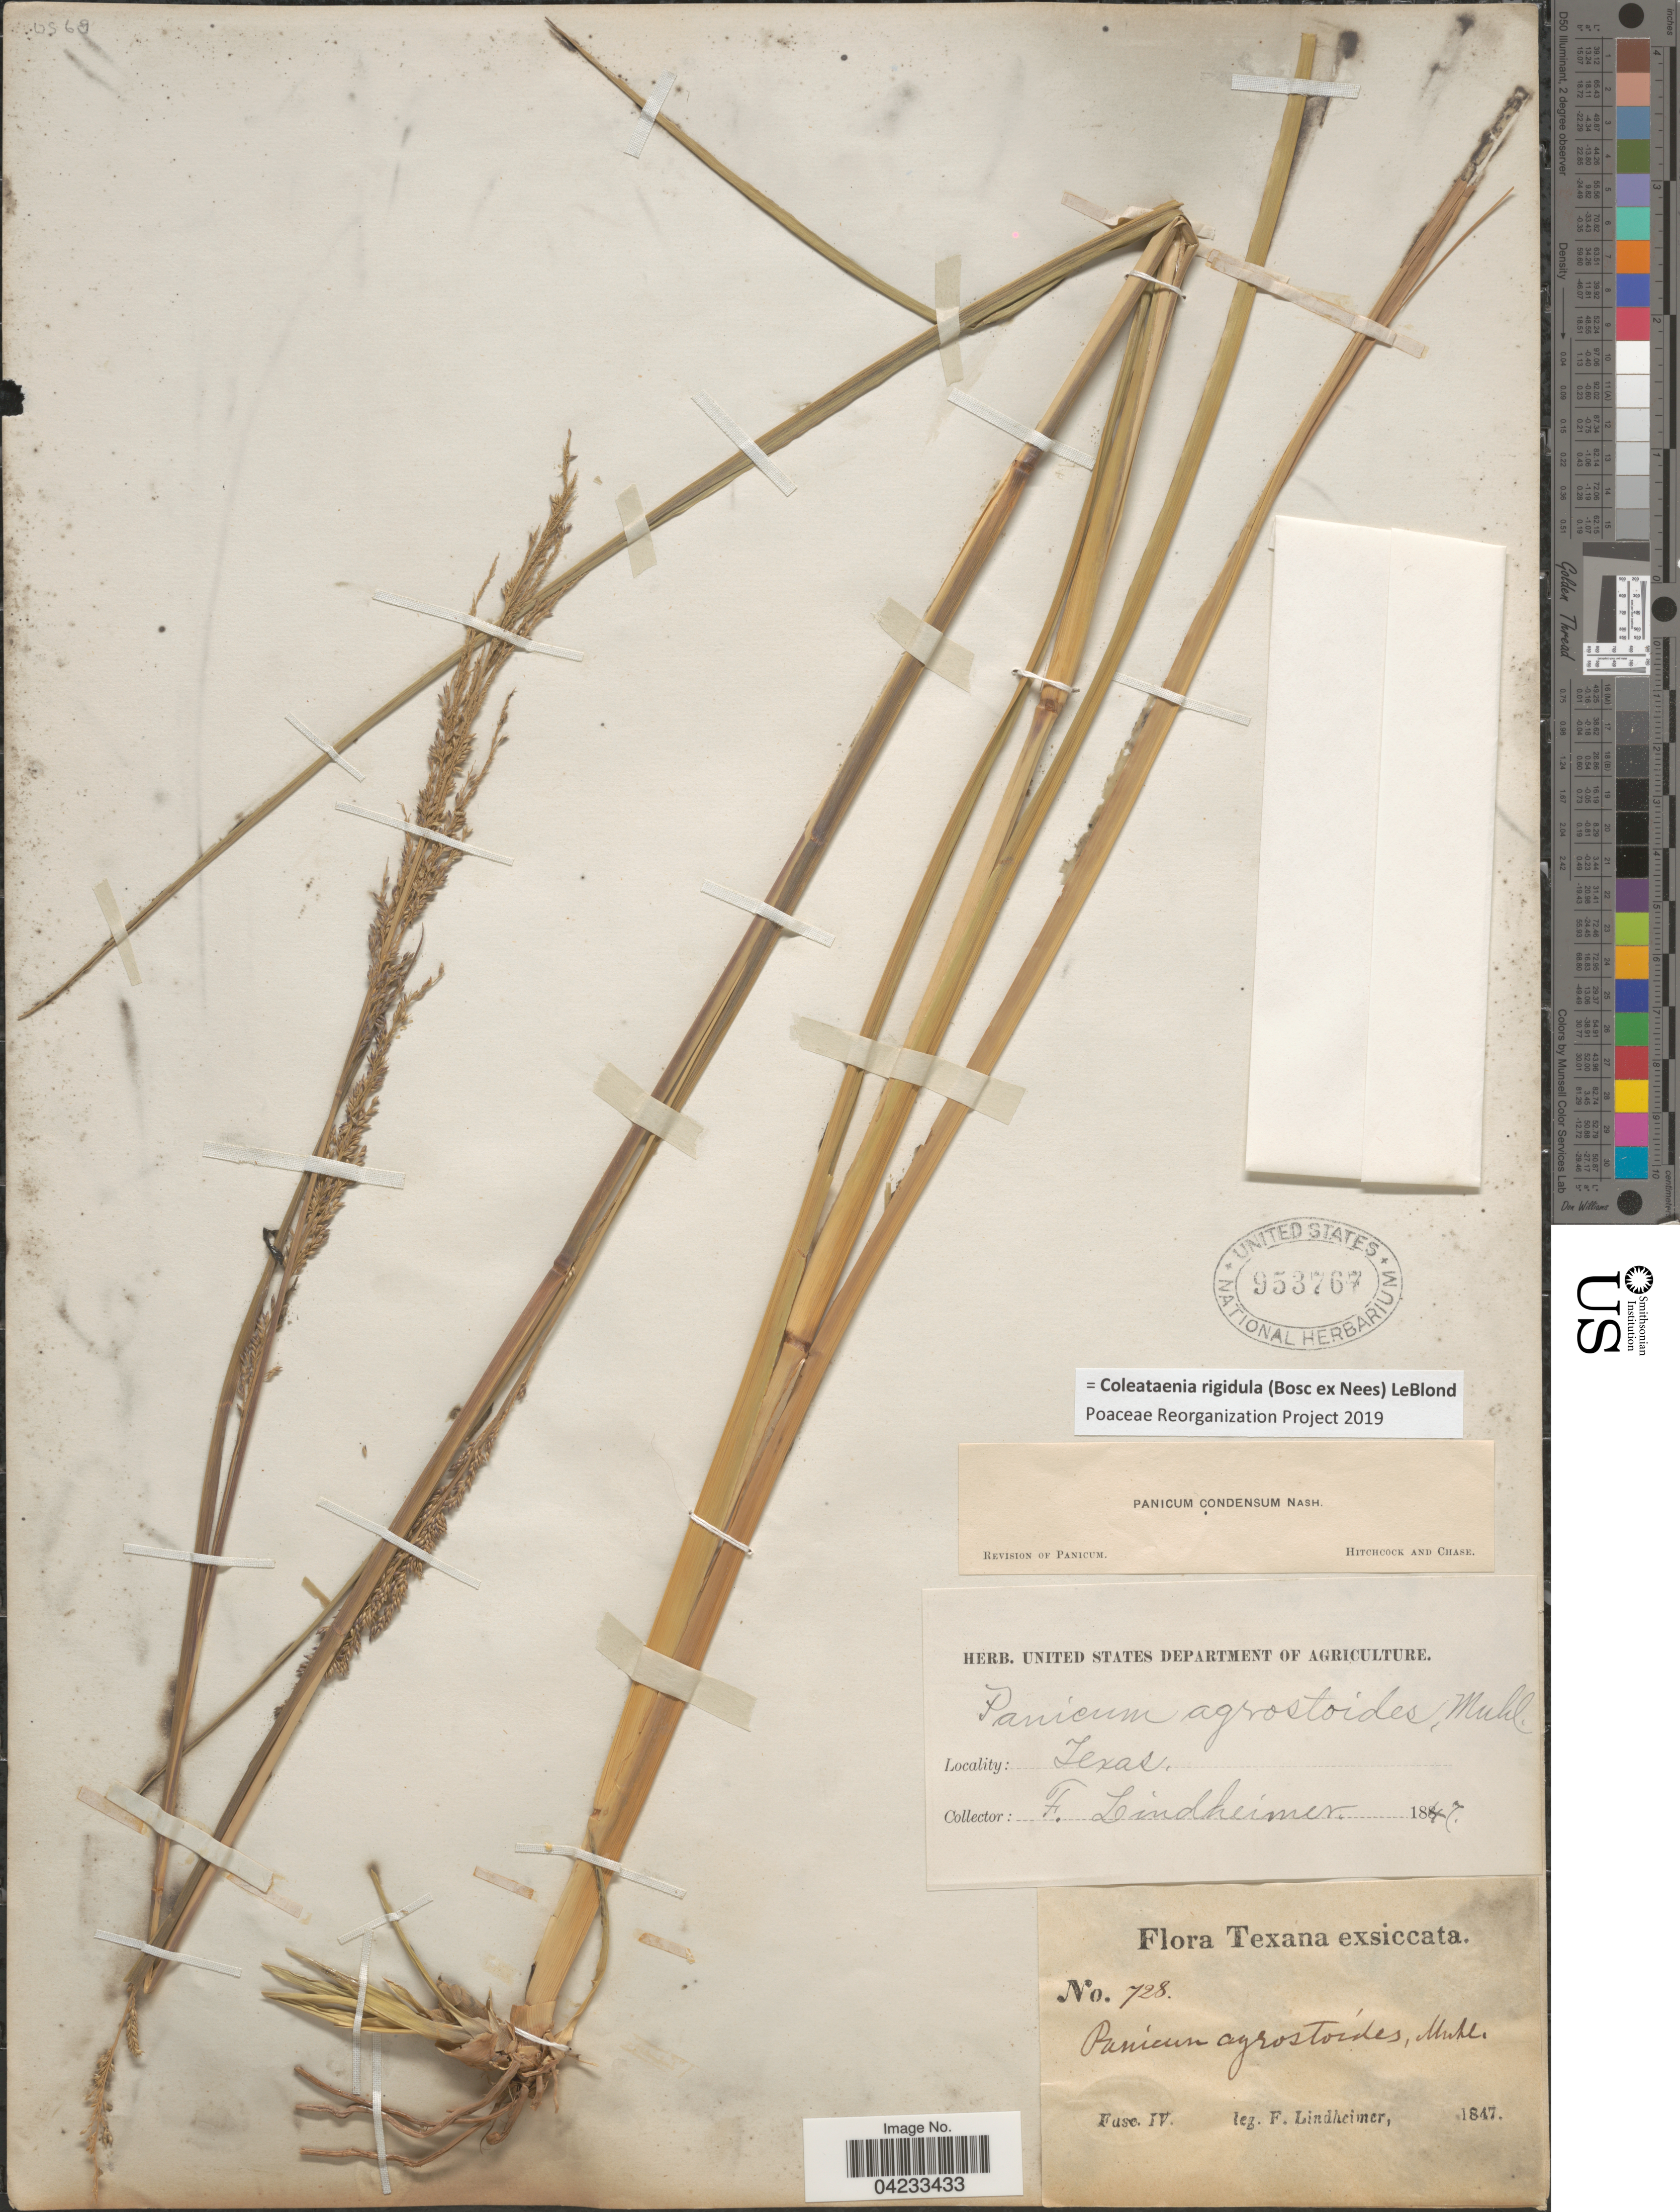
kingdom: Plantae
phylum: Tracheophyta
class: Liliopsida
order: Poales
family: Poaceae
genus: Coleataenia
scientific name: Coleataenia rigidula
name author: (Bosc ex Nees) LeBlond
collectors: F. Lindheimer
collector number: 728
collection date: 1847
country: United States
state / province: Texas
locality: Fasc IV.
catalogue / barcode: US 953767